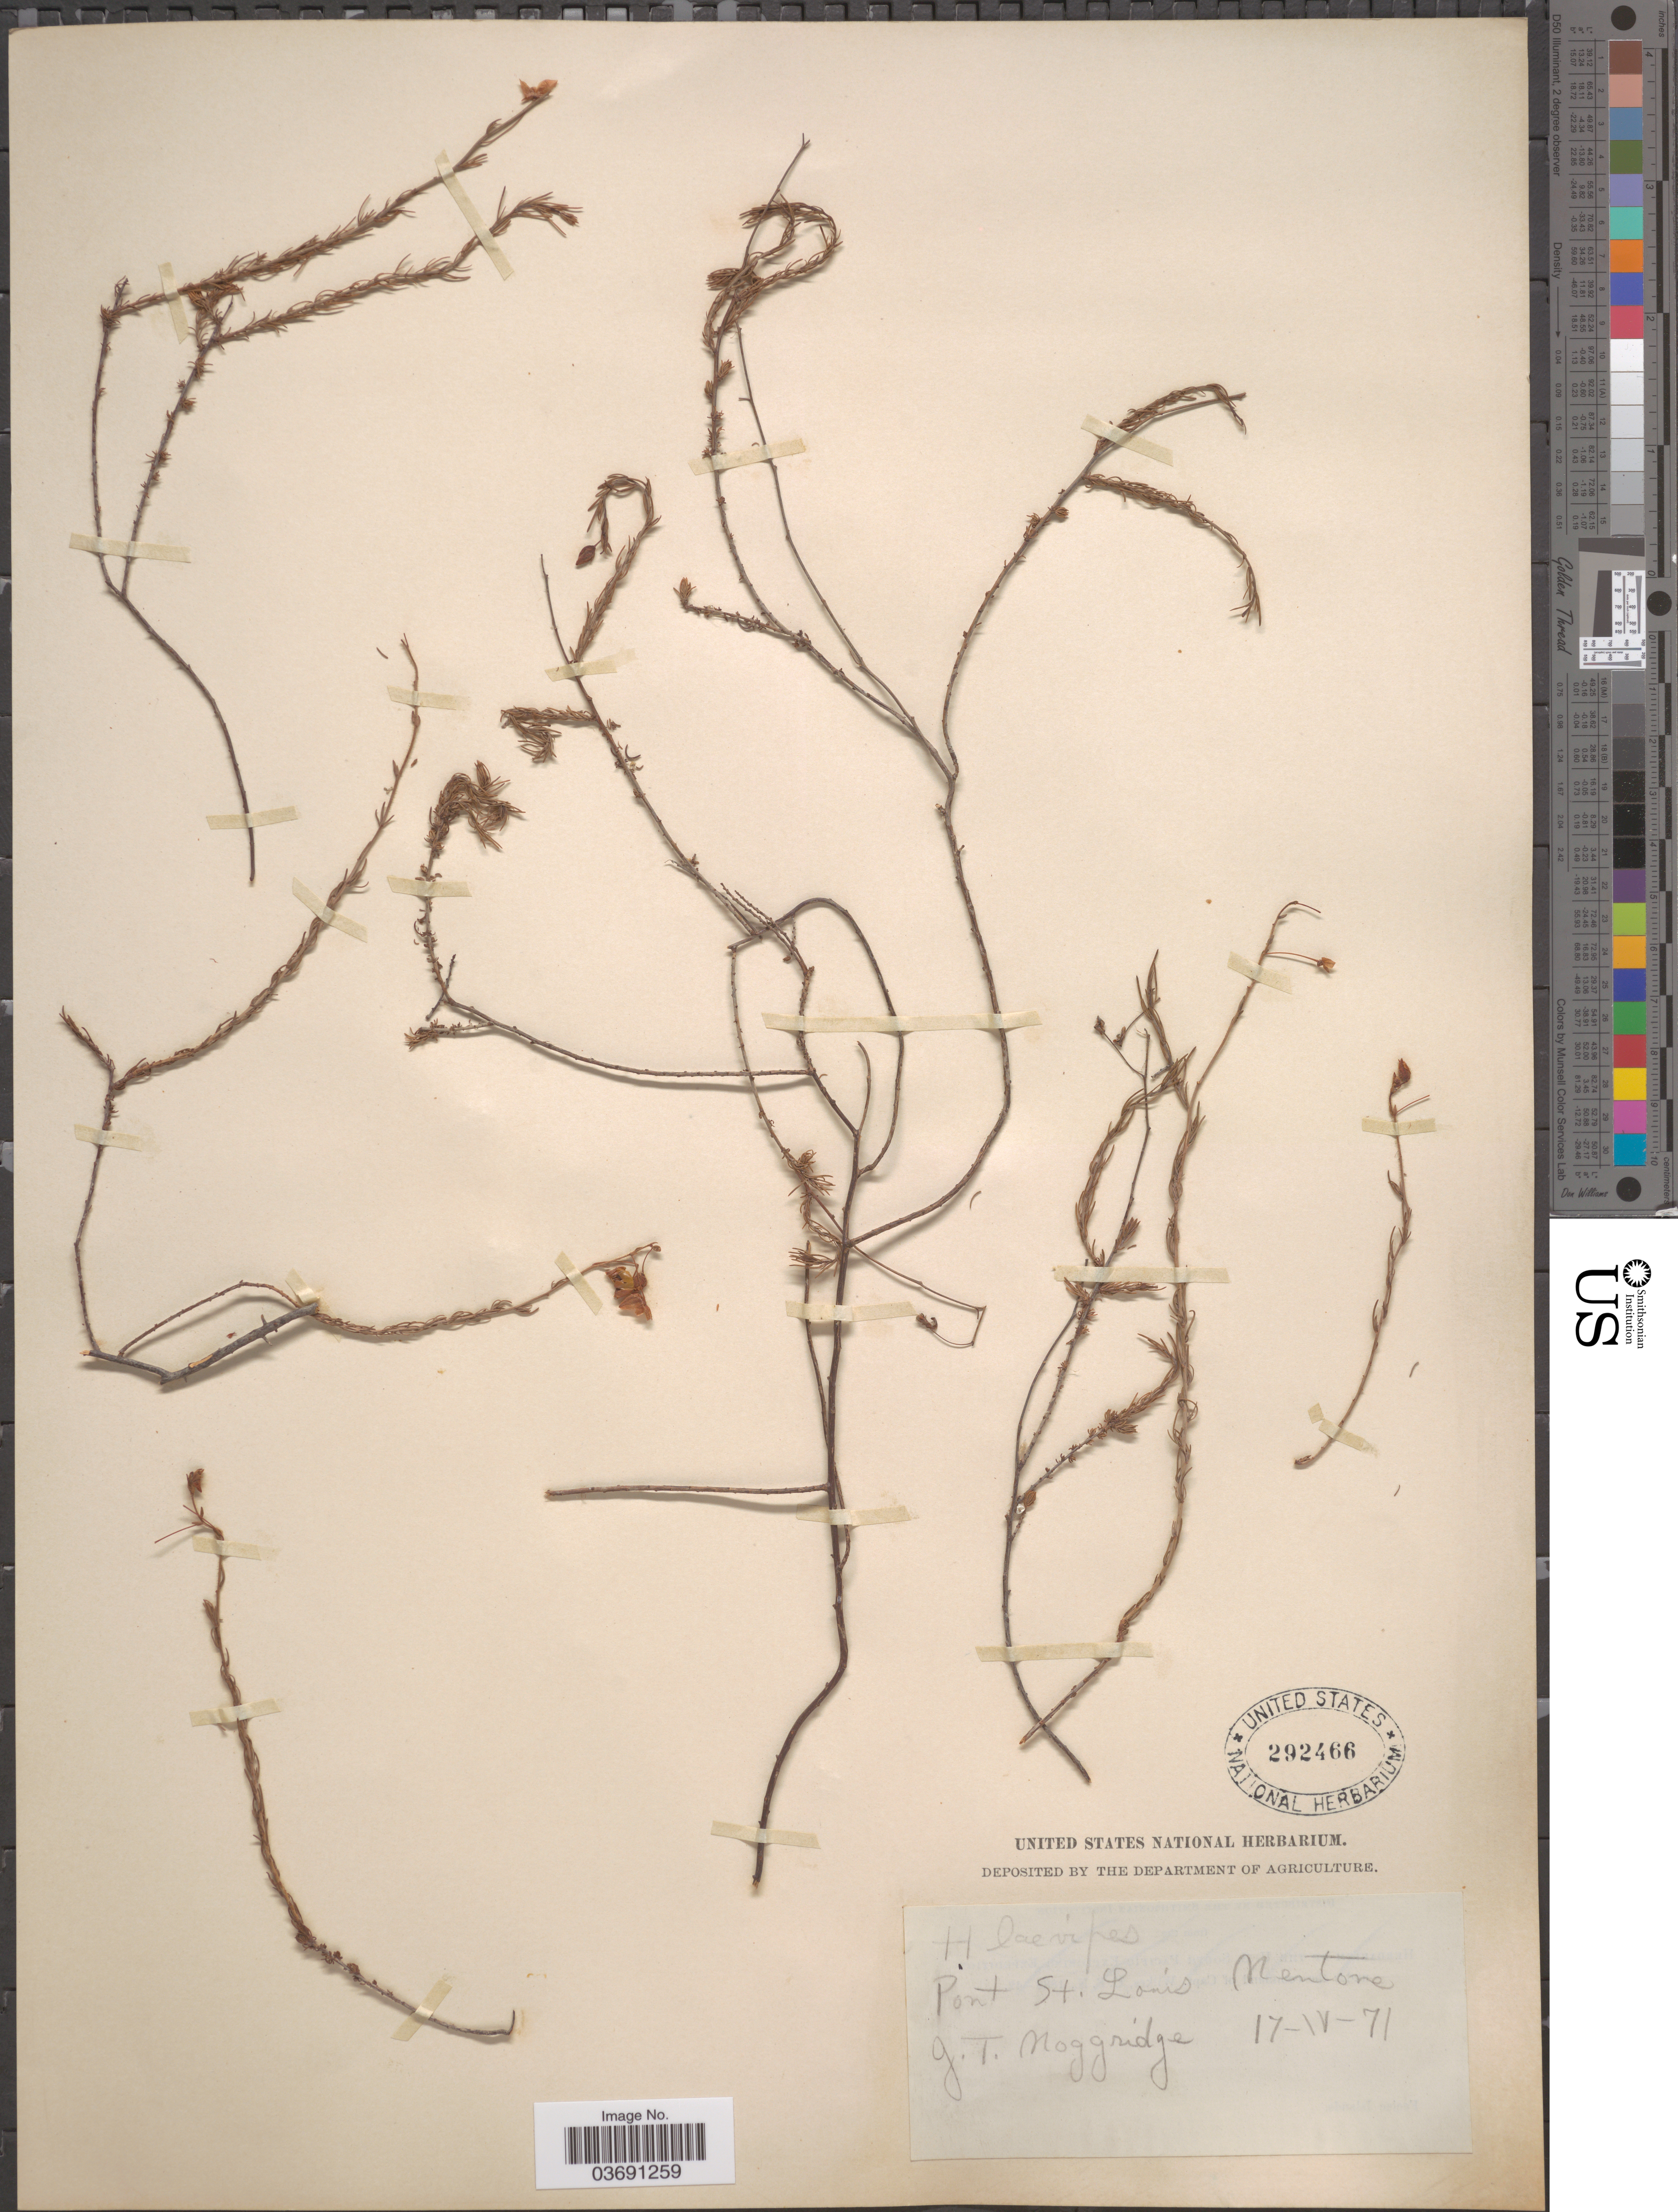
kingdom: Plantae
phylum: Tracheophyta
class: Magnoliopsida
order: Malvales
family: Cistaceae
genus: Fumana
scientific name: Fumana laevipes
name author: (L.) Spach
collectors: J. T. Moggridge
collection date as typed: Transcribed d/m/y: 17/4/71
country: France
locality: Port St. Louis (Mentone).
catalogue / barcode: US 292466